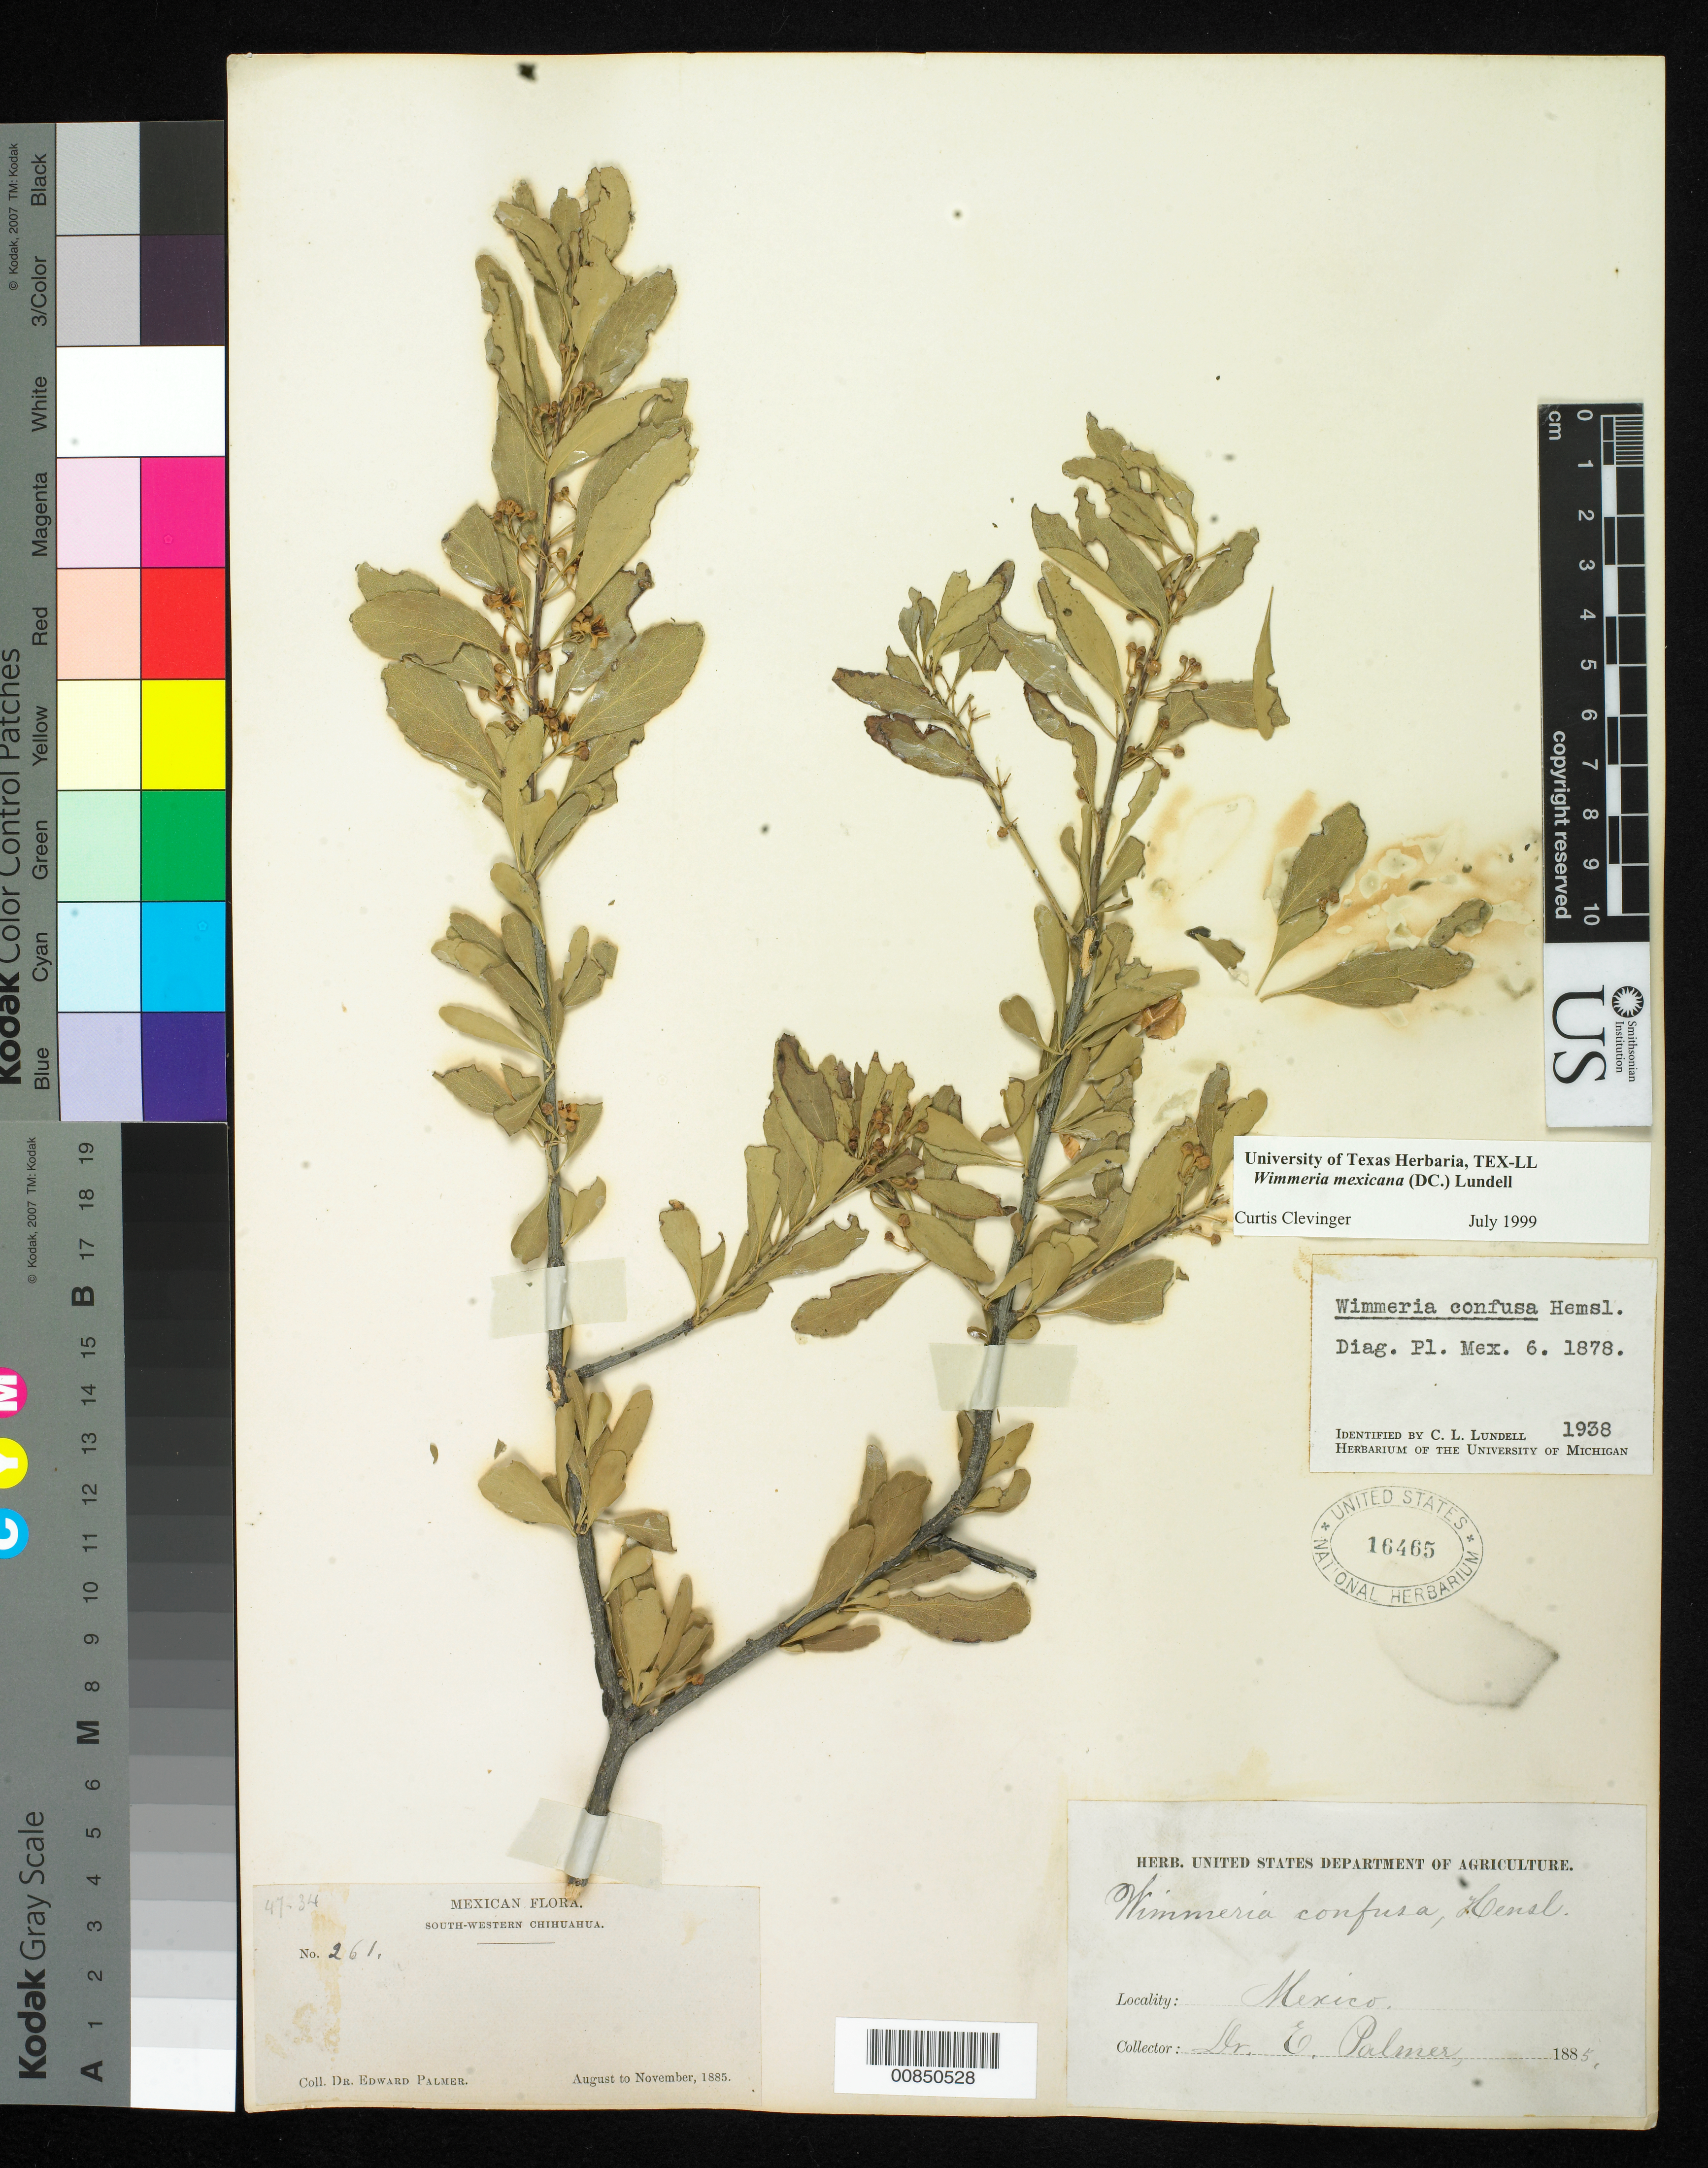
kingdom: Plantae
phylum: Tracheophyta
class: Magnoliopsida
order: Celastrales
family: Celastraceae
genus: Wimmeria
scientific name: Wimmeria mexicana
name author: (DC.) Lundell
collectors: E. Palmer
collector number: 261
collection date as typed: Aug 1885 to -- Nov 1885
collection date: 1885-08/1885-11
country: Mexico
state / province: Chihuahua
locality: South-Western Chihuahua.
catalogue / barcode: US 16465